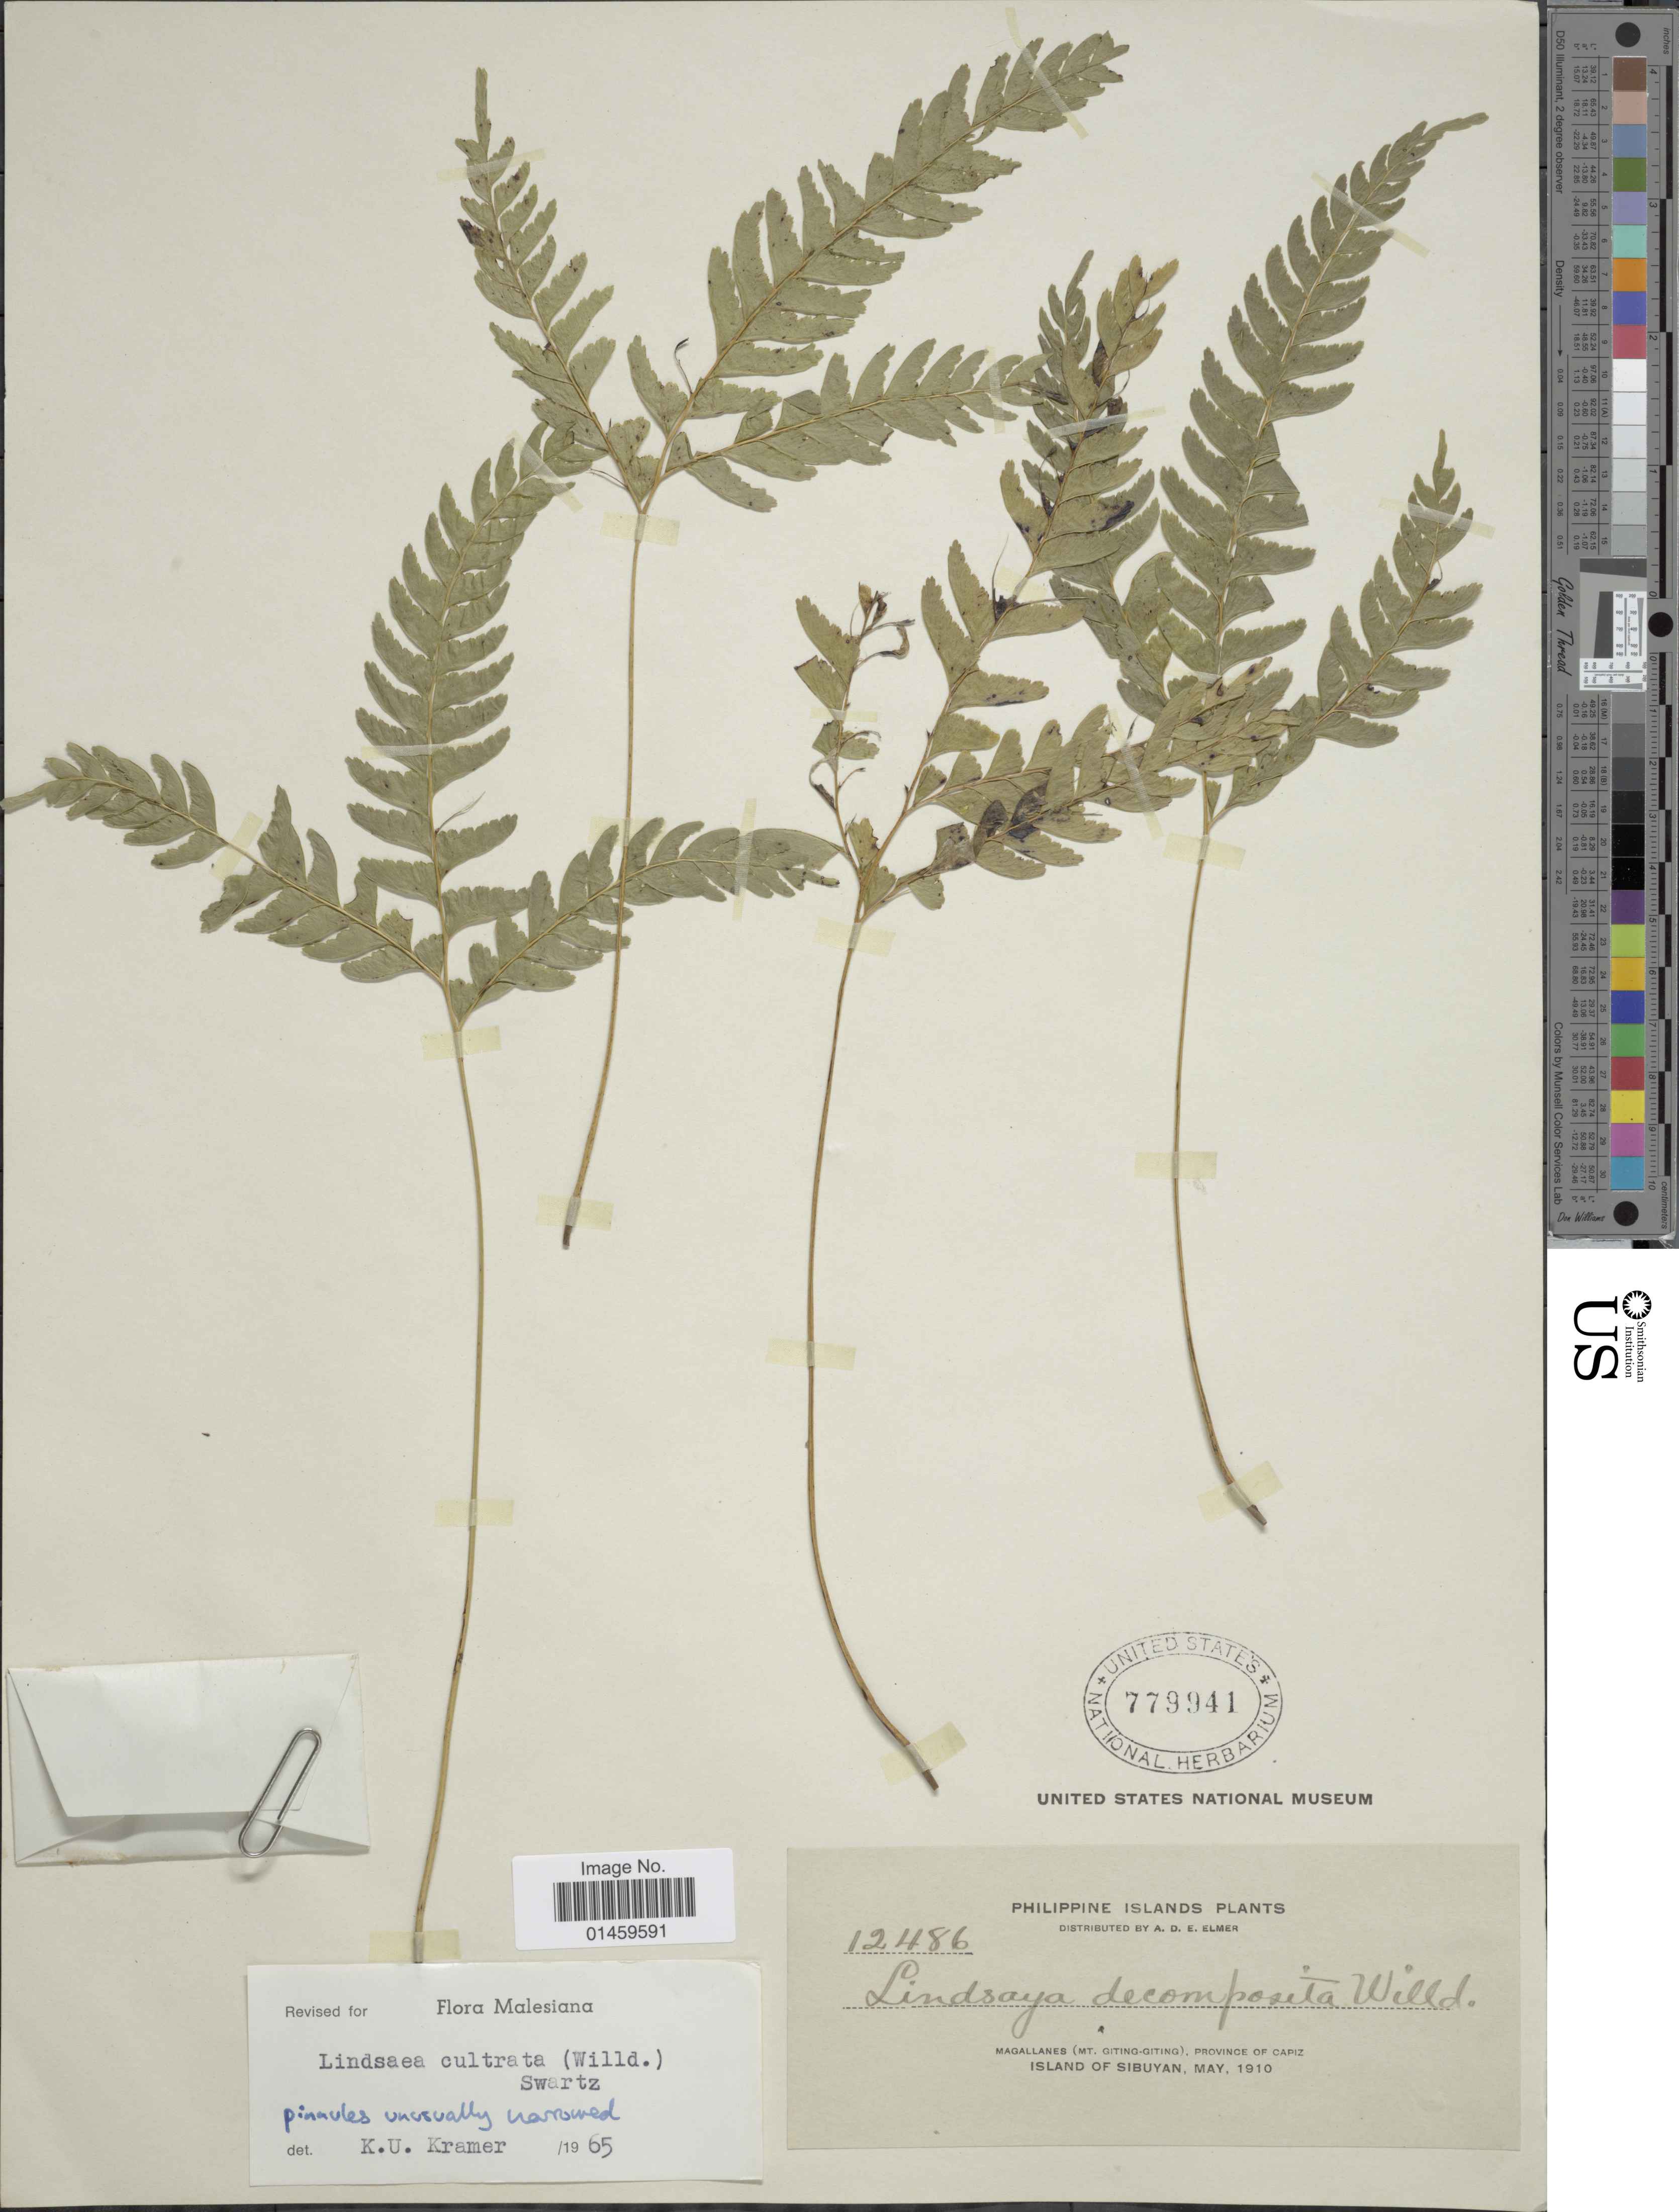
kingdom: Plantae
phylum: Tracheophyta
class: Polypodiopsida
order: Polypodiales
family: Lindsaeaceae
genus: Lindsaea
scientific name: Lindsaea odorata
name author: Roxb.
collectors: A. D. E. Elmer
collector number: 12486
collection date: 1910-05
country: Philippines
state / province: Western Visayas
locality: Magallanes (Mt. Giting-Giting), Province of Capiz. Island of Sibuyan.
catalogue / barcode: US 779941